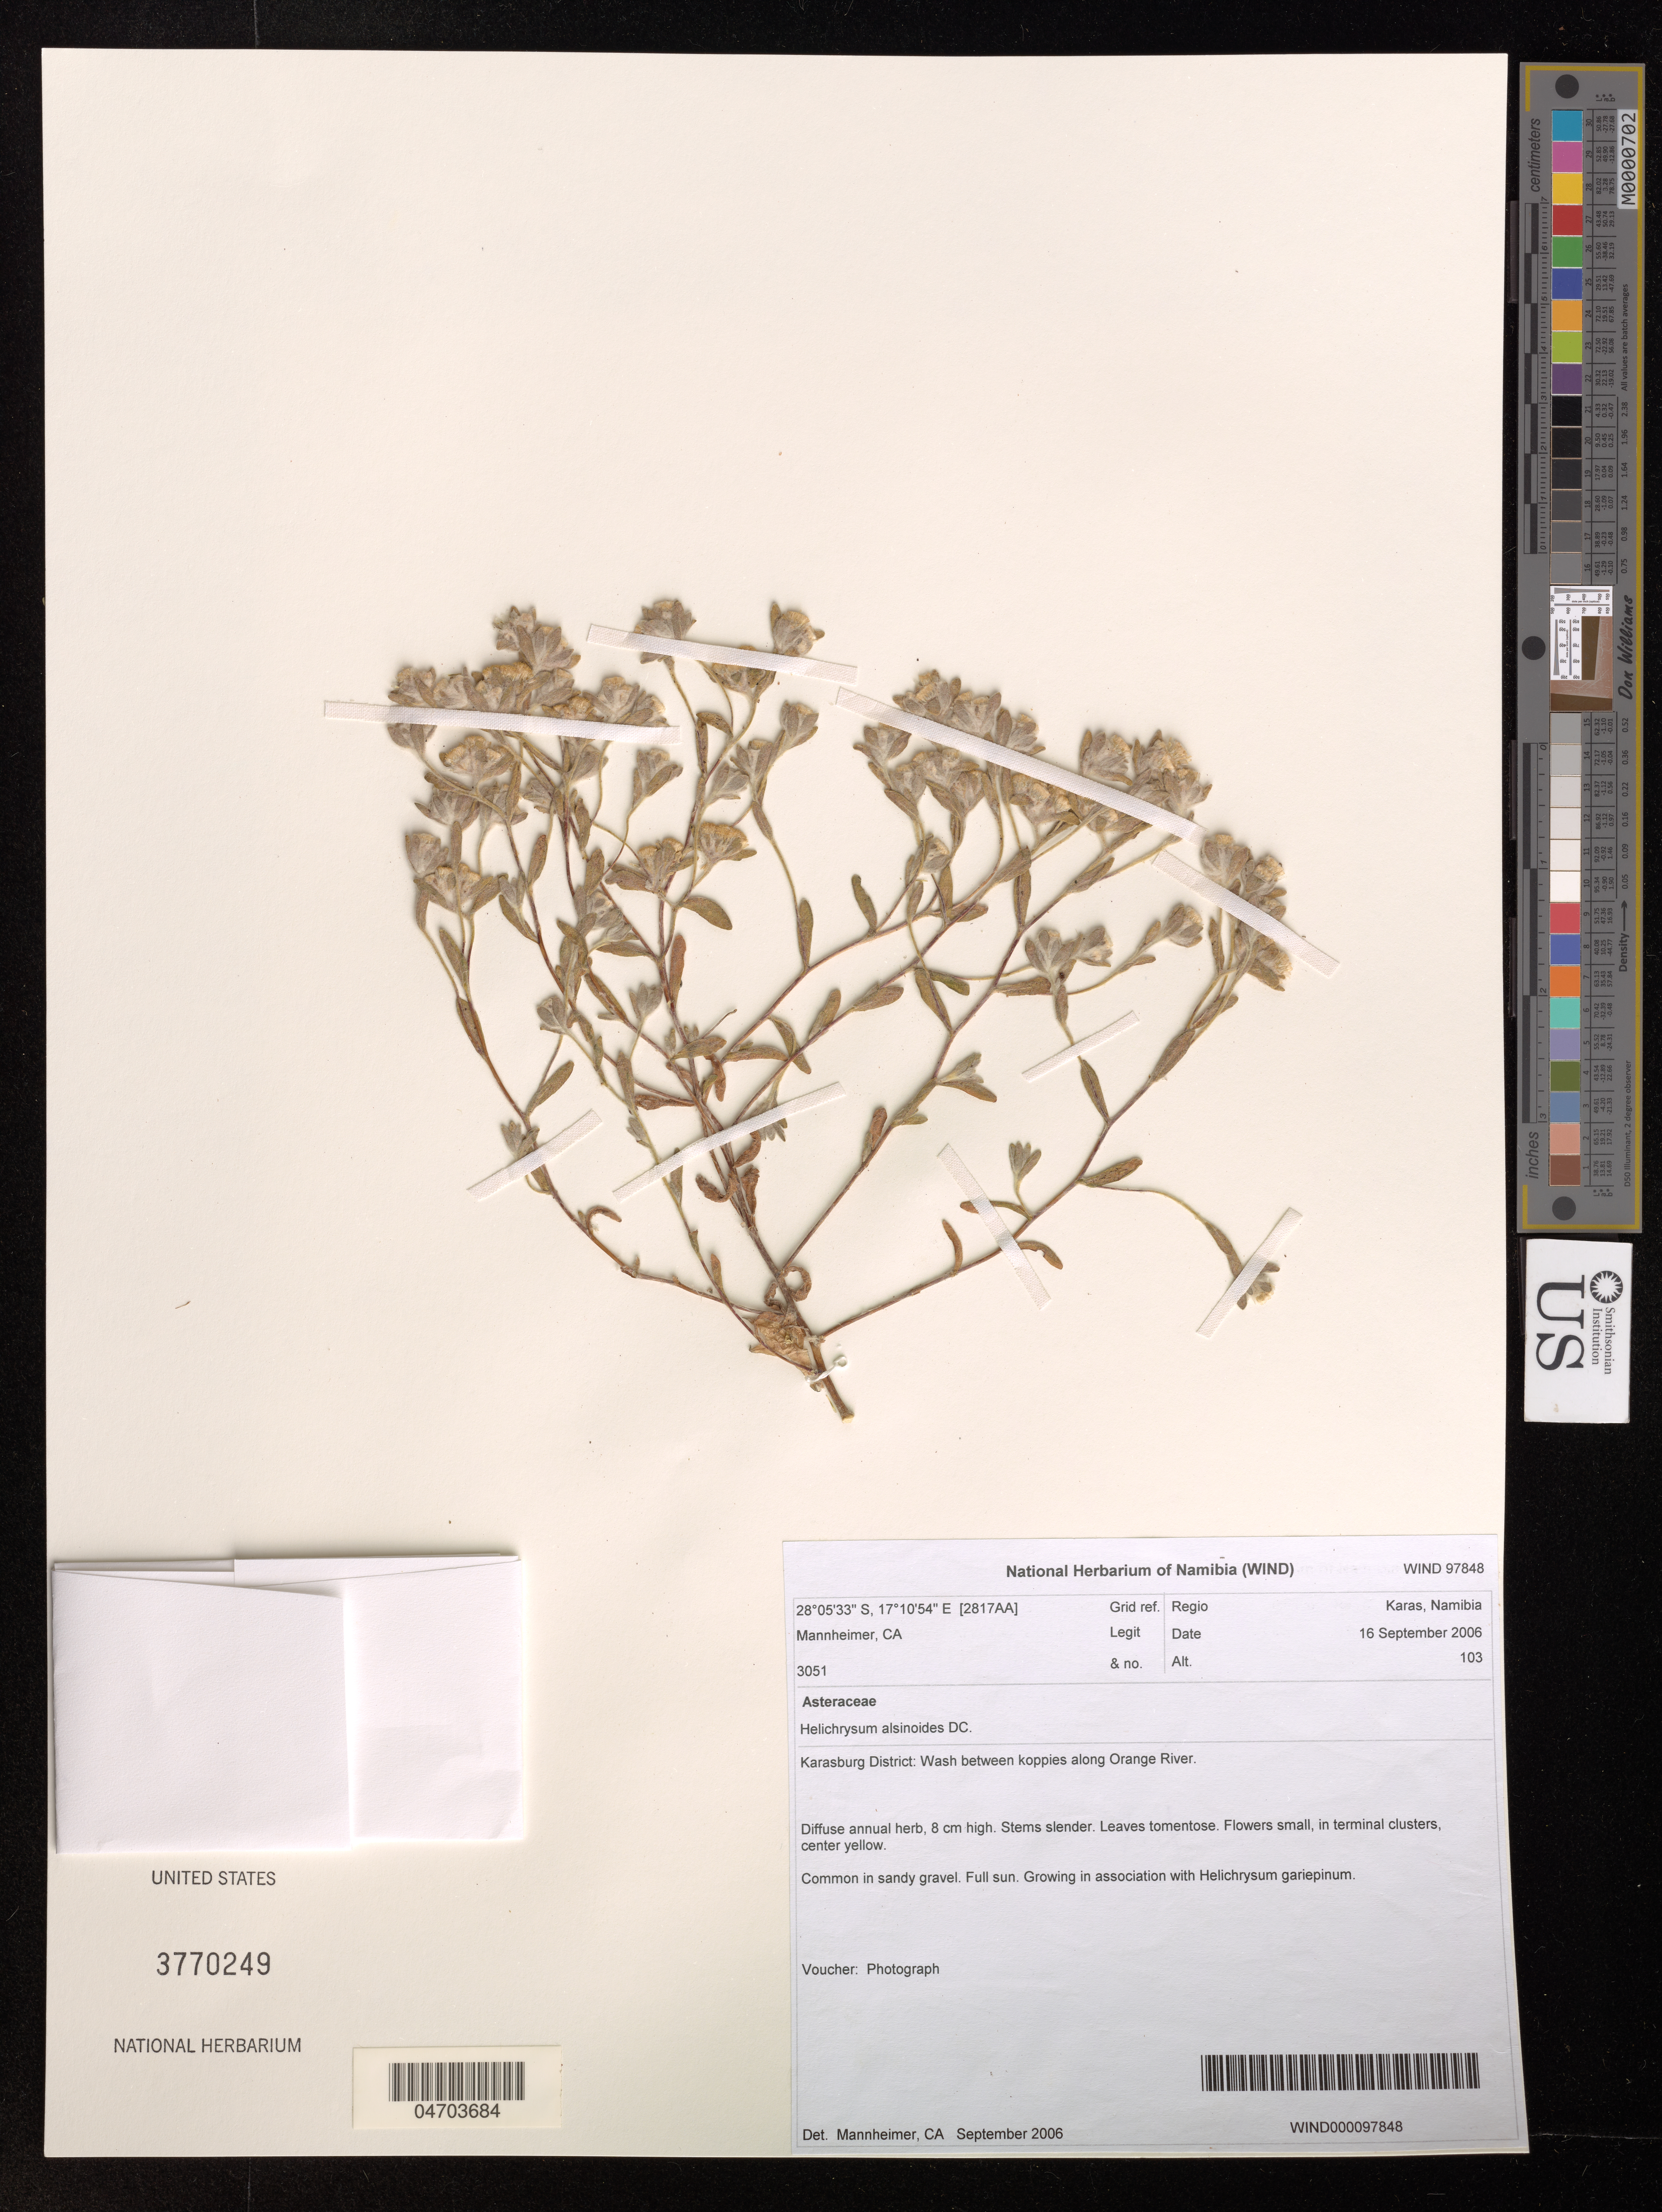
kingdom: Plantae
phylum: Tracheophyta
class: Magnoliopsida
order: Asterales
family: Asteraceae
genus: Helichrysum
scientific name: Helichrysum alsinoides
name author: DC.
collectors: C. A. Mannheimer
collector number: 3051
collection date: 2006-09-16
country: Namibia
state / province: Karas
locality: Karasburg District: Wash between koppies along Orange River.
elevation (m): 103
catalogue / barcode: US 3770249